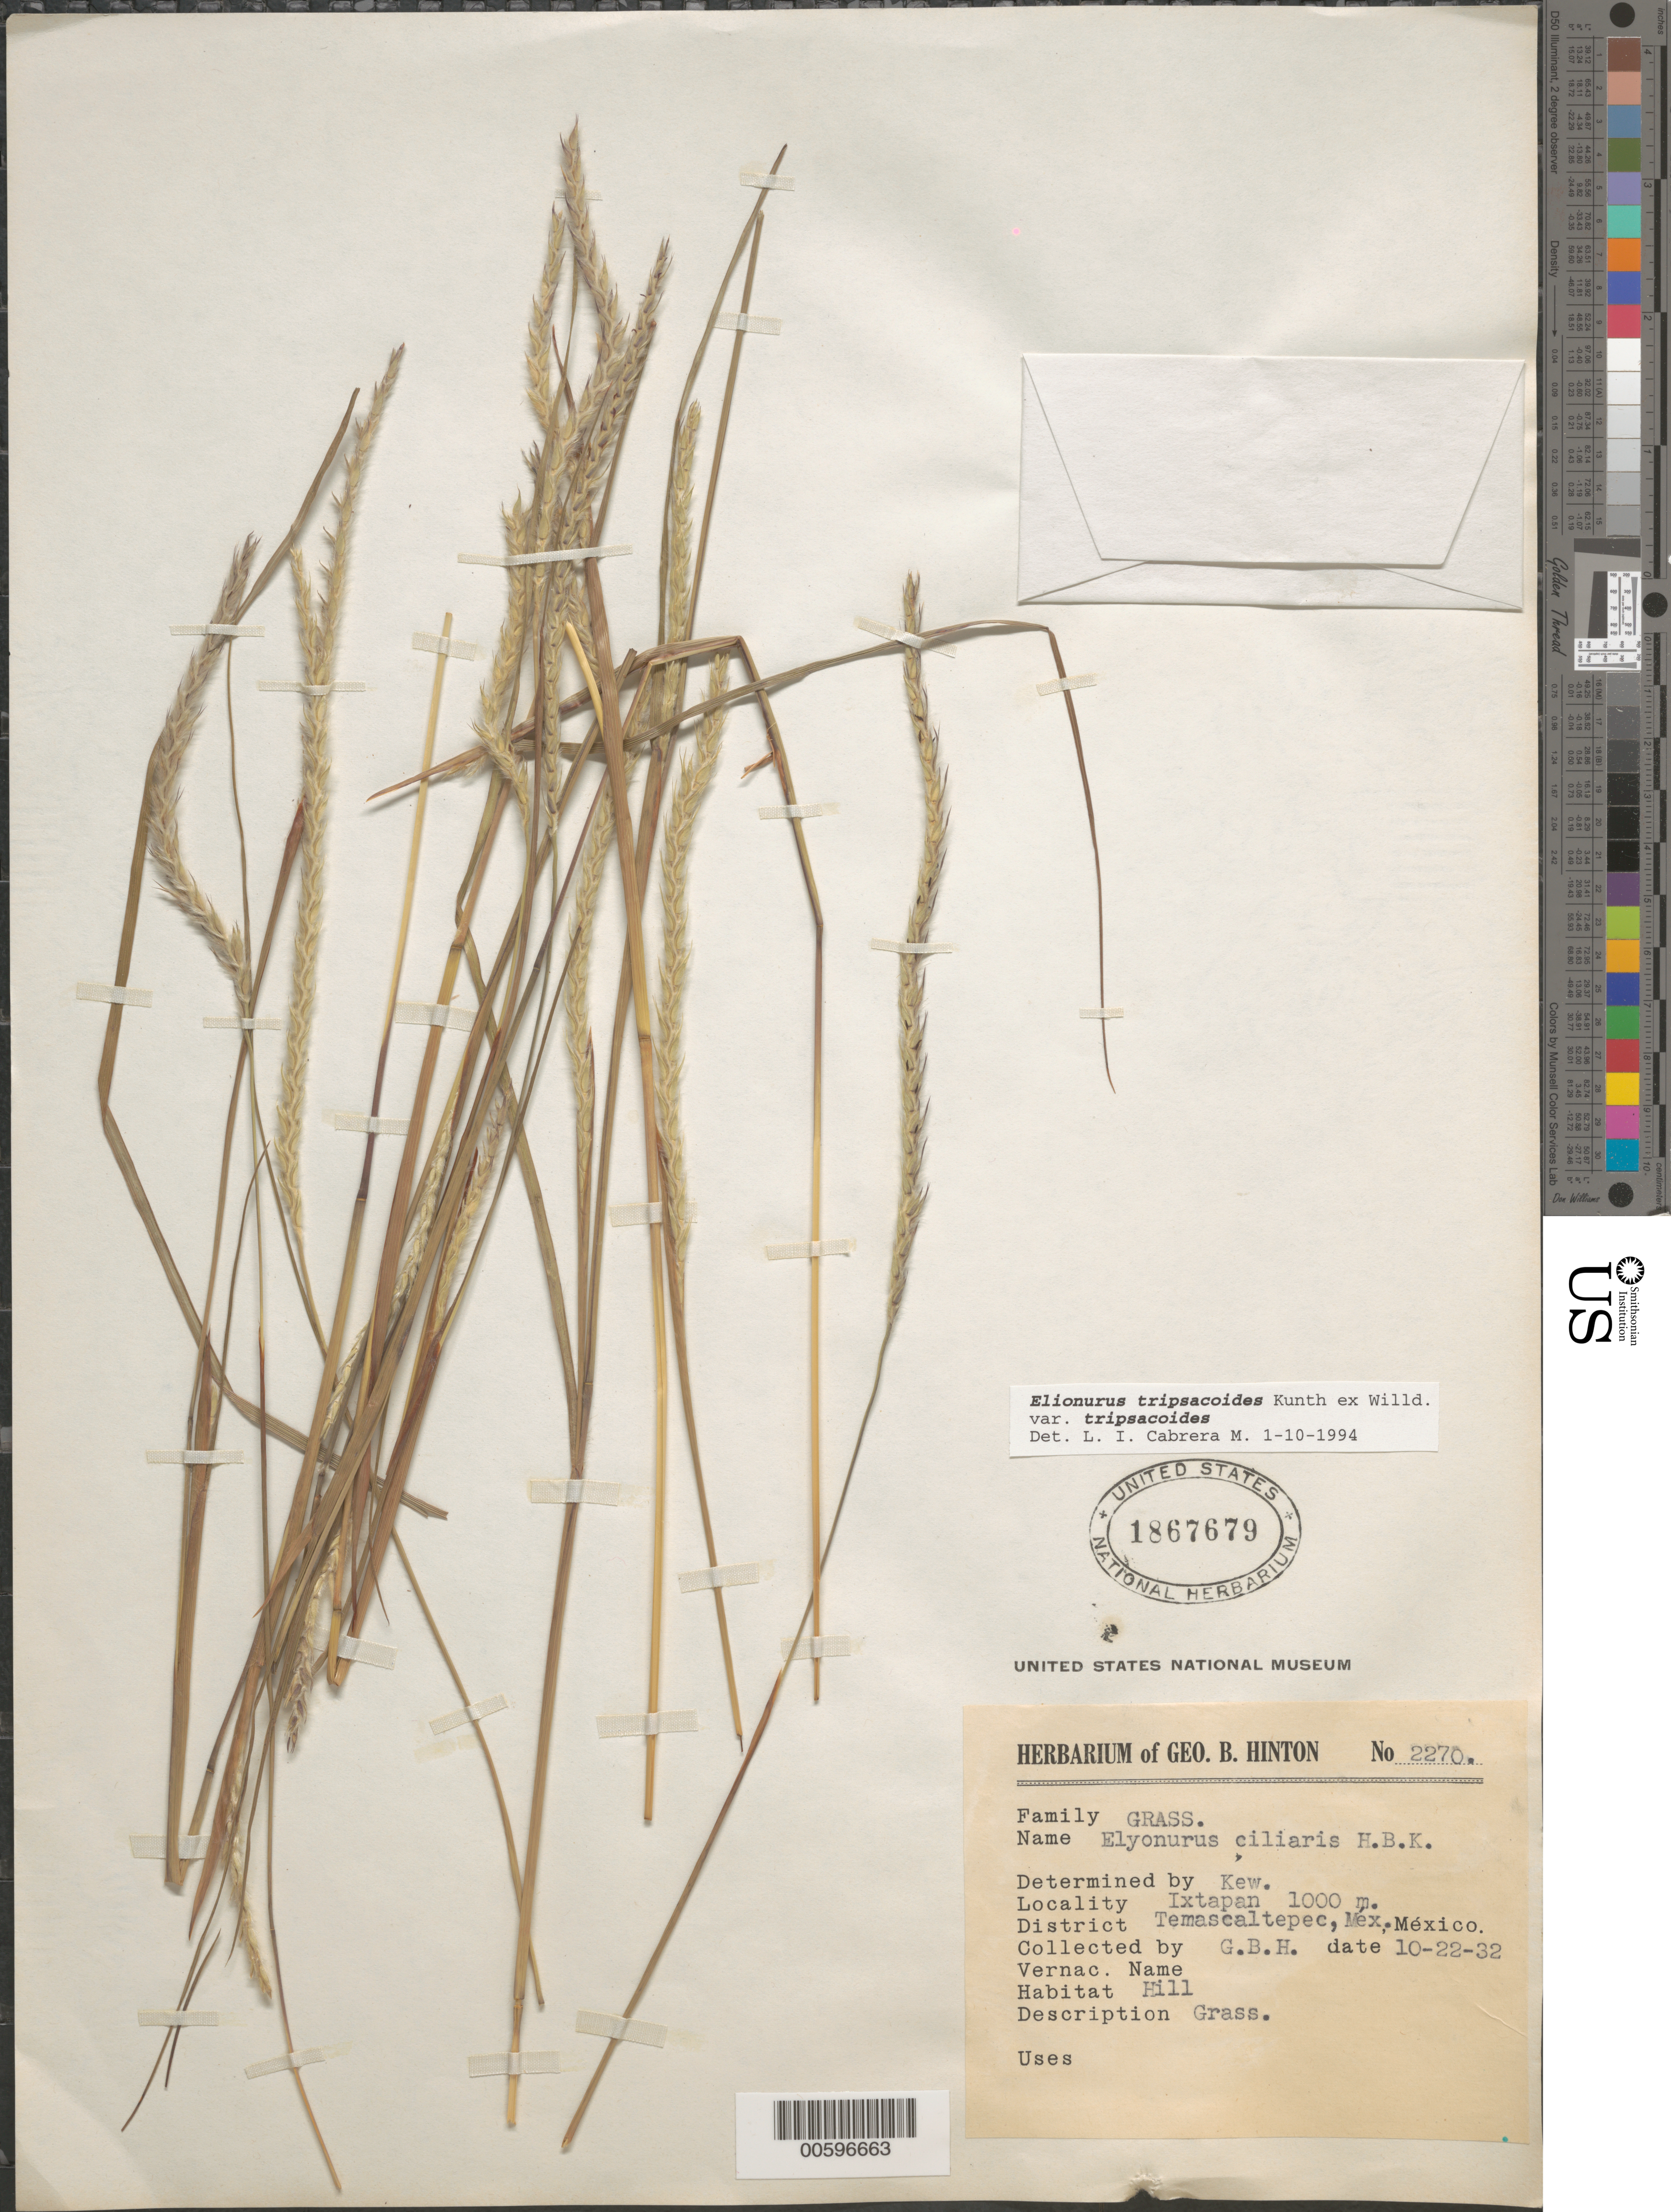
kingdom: Plantae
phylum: Tracheophyta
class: Liliopsida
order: Poales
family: Poaceae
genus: Elionurus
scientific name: Elionurus tripsacoides var. tripsacoides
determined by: Cabrera M., L. I.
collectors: G. B. Hinton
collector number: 2270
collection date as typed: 22 Oct 1932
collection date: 1932-10-22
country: Mexico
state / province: México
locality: Ixtapan, District: Temascaltepec.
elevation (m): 1000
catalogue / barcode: US 1867679